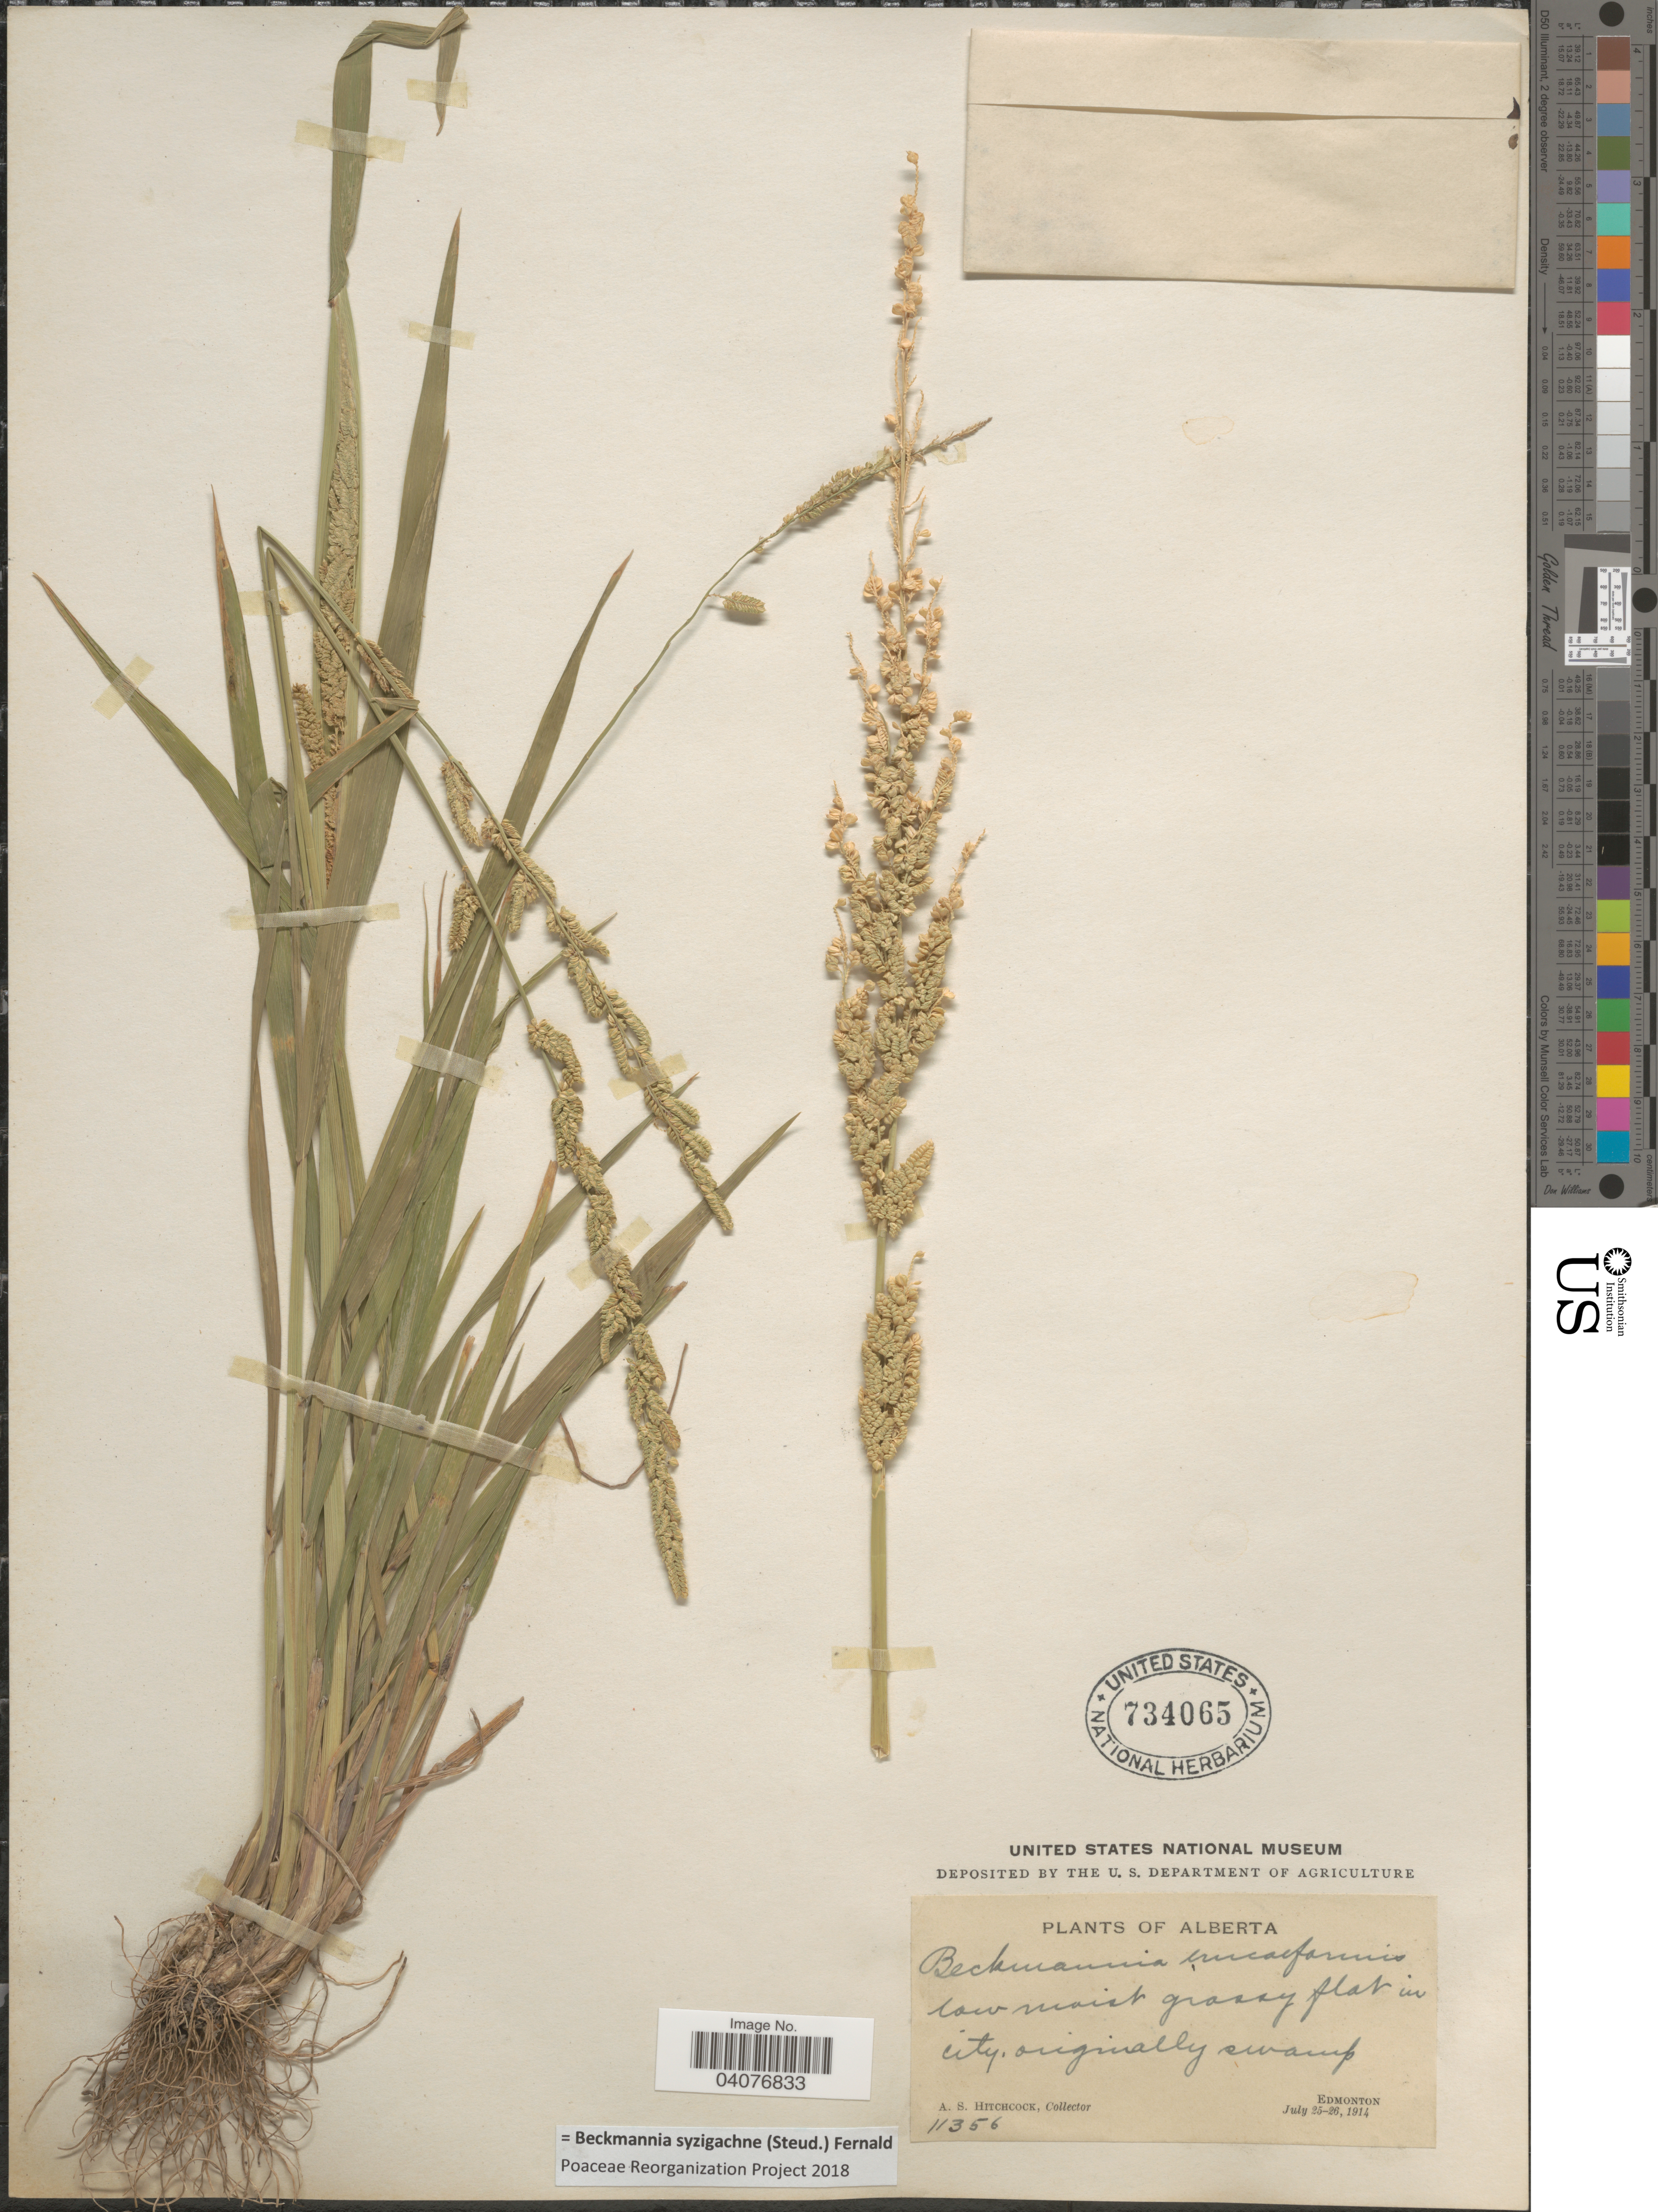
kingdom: Plantae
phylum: Tracheophyta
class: Liliopsida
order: Poales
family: Poaceae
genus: Beckmannia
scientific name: Beckmannia syzigachne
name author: (Steud.) Fernald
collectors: A. S. Hitchcock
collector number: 11356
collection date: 1914-07-25/1914-07-26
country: Canada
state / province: Alberta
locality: Edmonton.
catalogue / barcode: US 734065